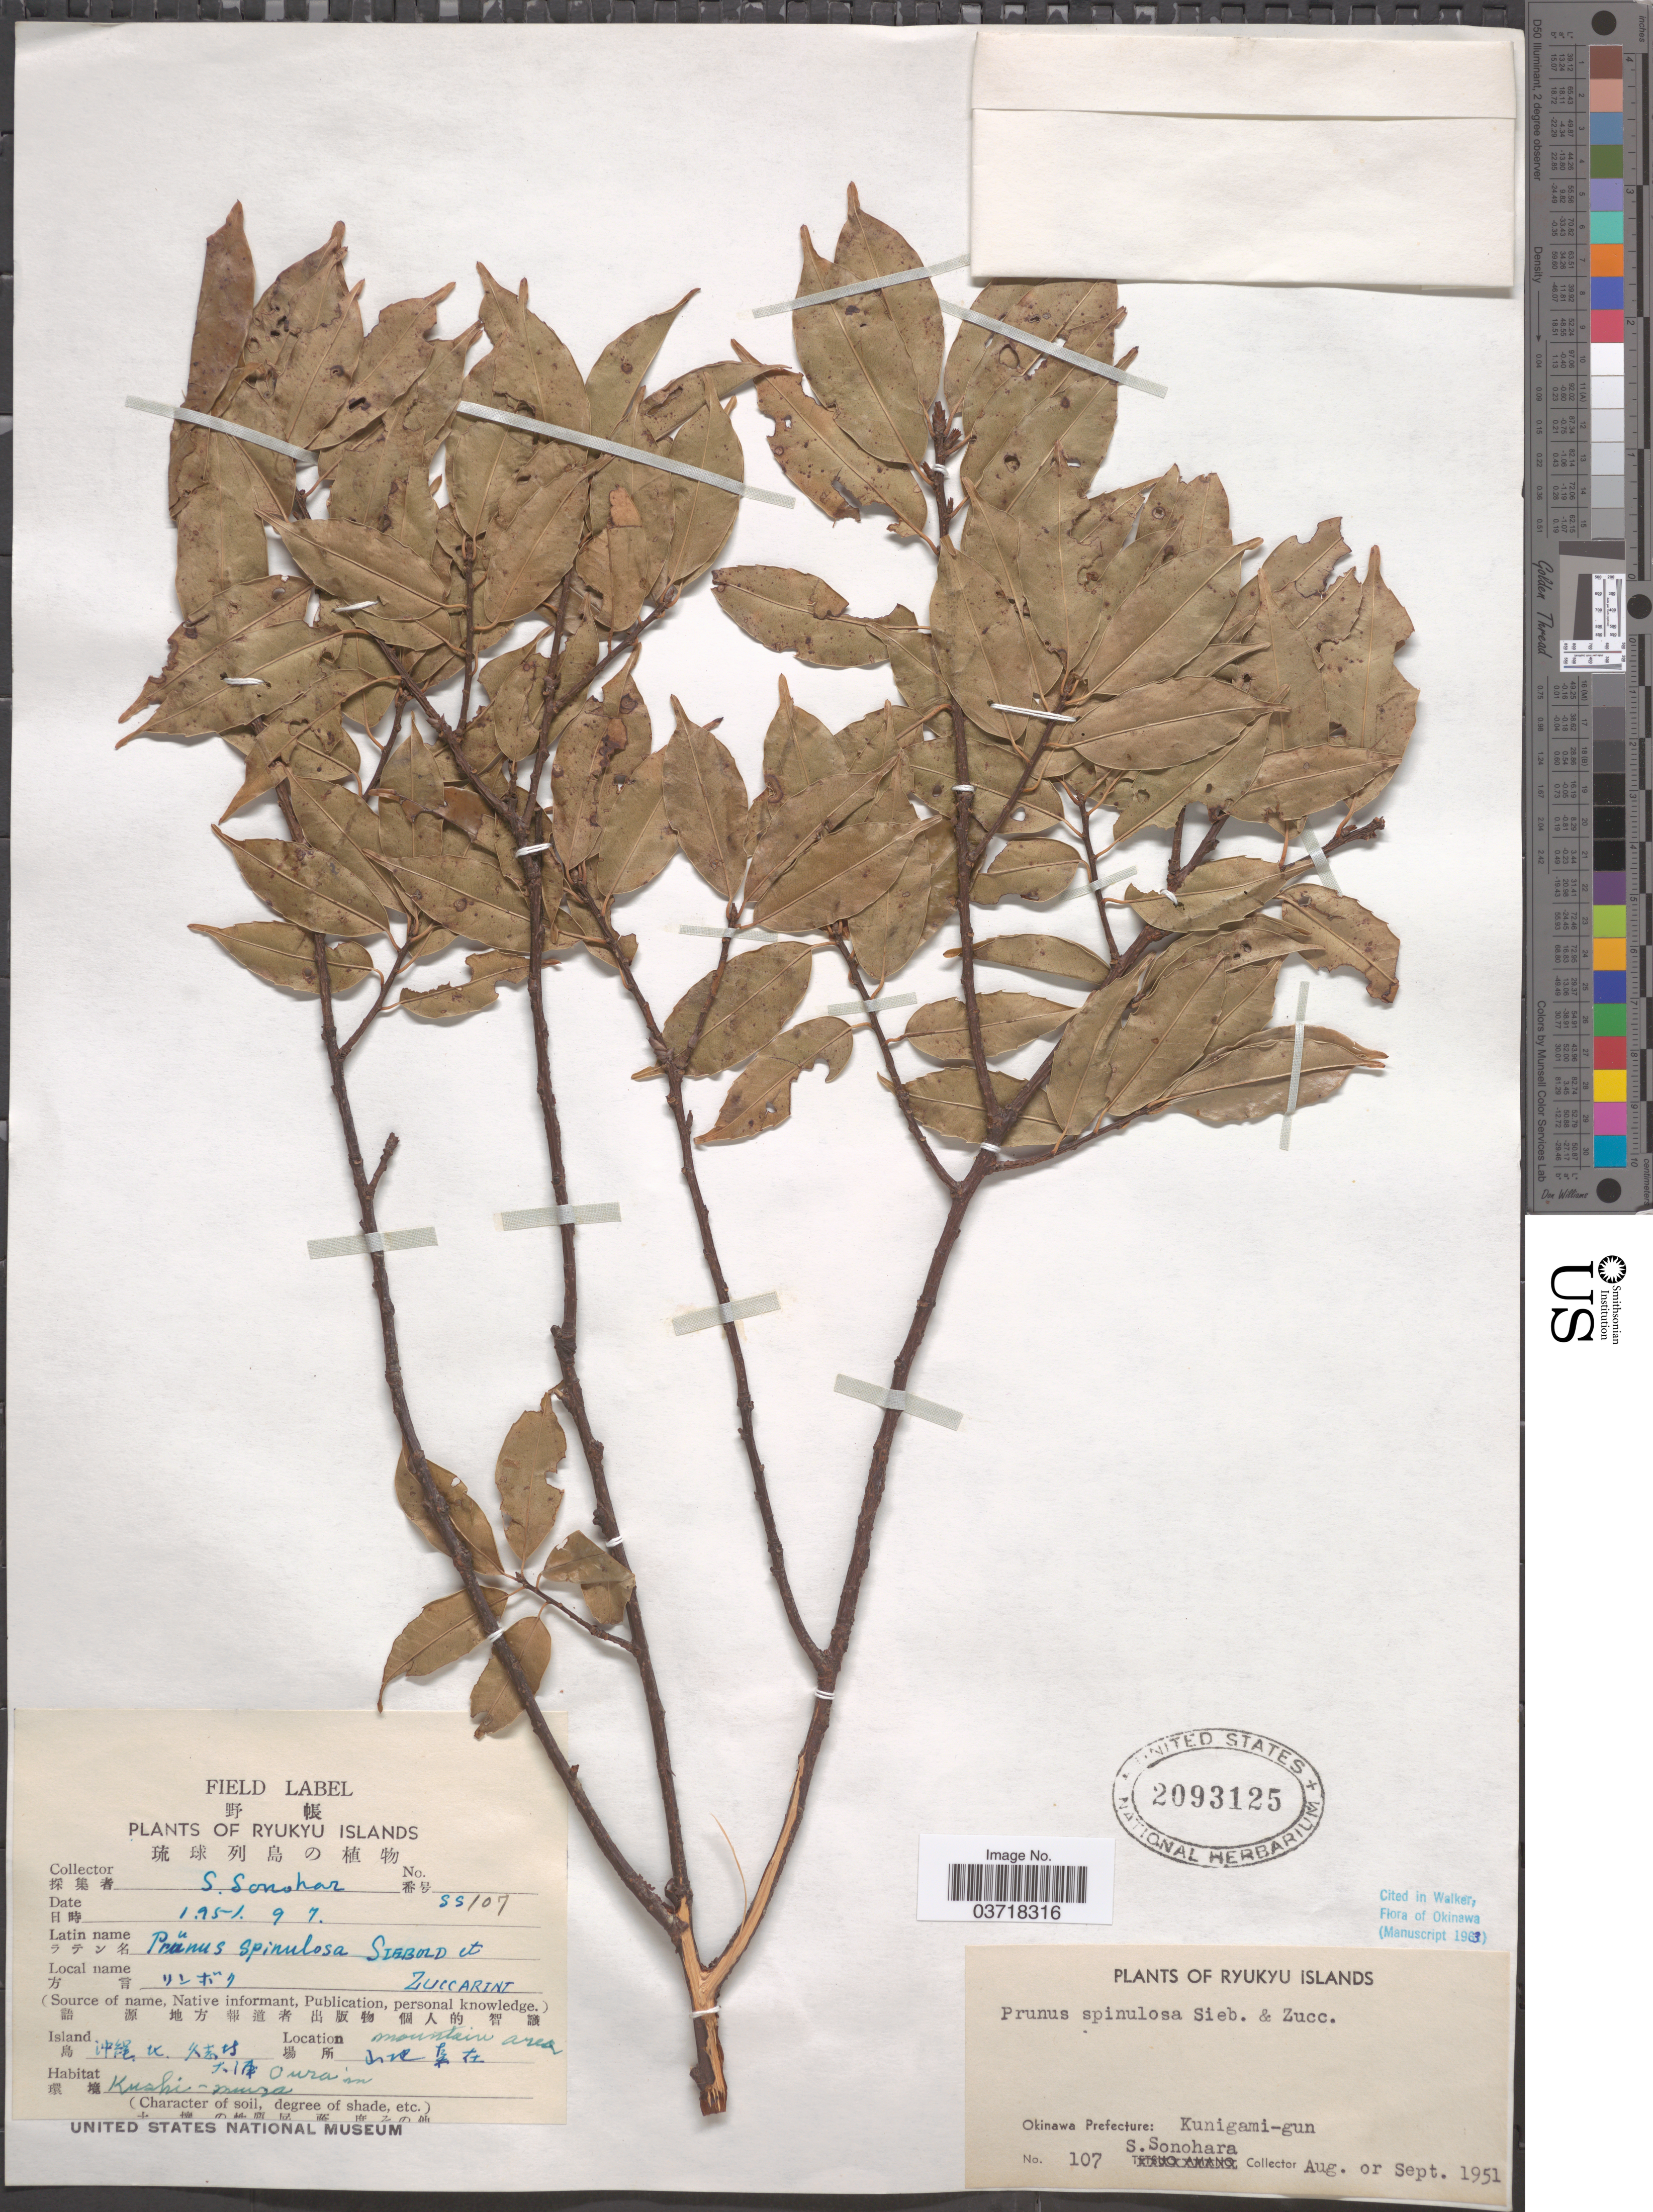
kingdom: Plantae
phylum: Tracheophyta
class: Magnoliopsida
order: Rosales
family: Rosaceae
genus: Prunus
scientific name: Prunus spinulosa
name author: Siebold & Zucc.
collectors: S. Sonohara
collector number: SS107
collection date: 1951-09-07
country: Japan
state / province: Okinawa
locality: Ryukyu Islands. Island [Foreign script]. Mountain area [Foreign script]. [Foreign script] Oura in Kushi-mura. Okinawa Prefecture: Kunigama-gun.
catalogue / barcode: US 2093125